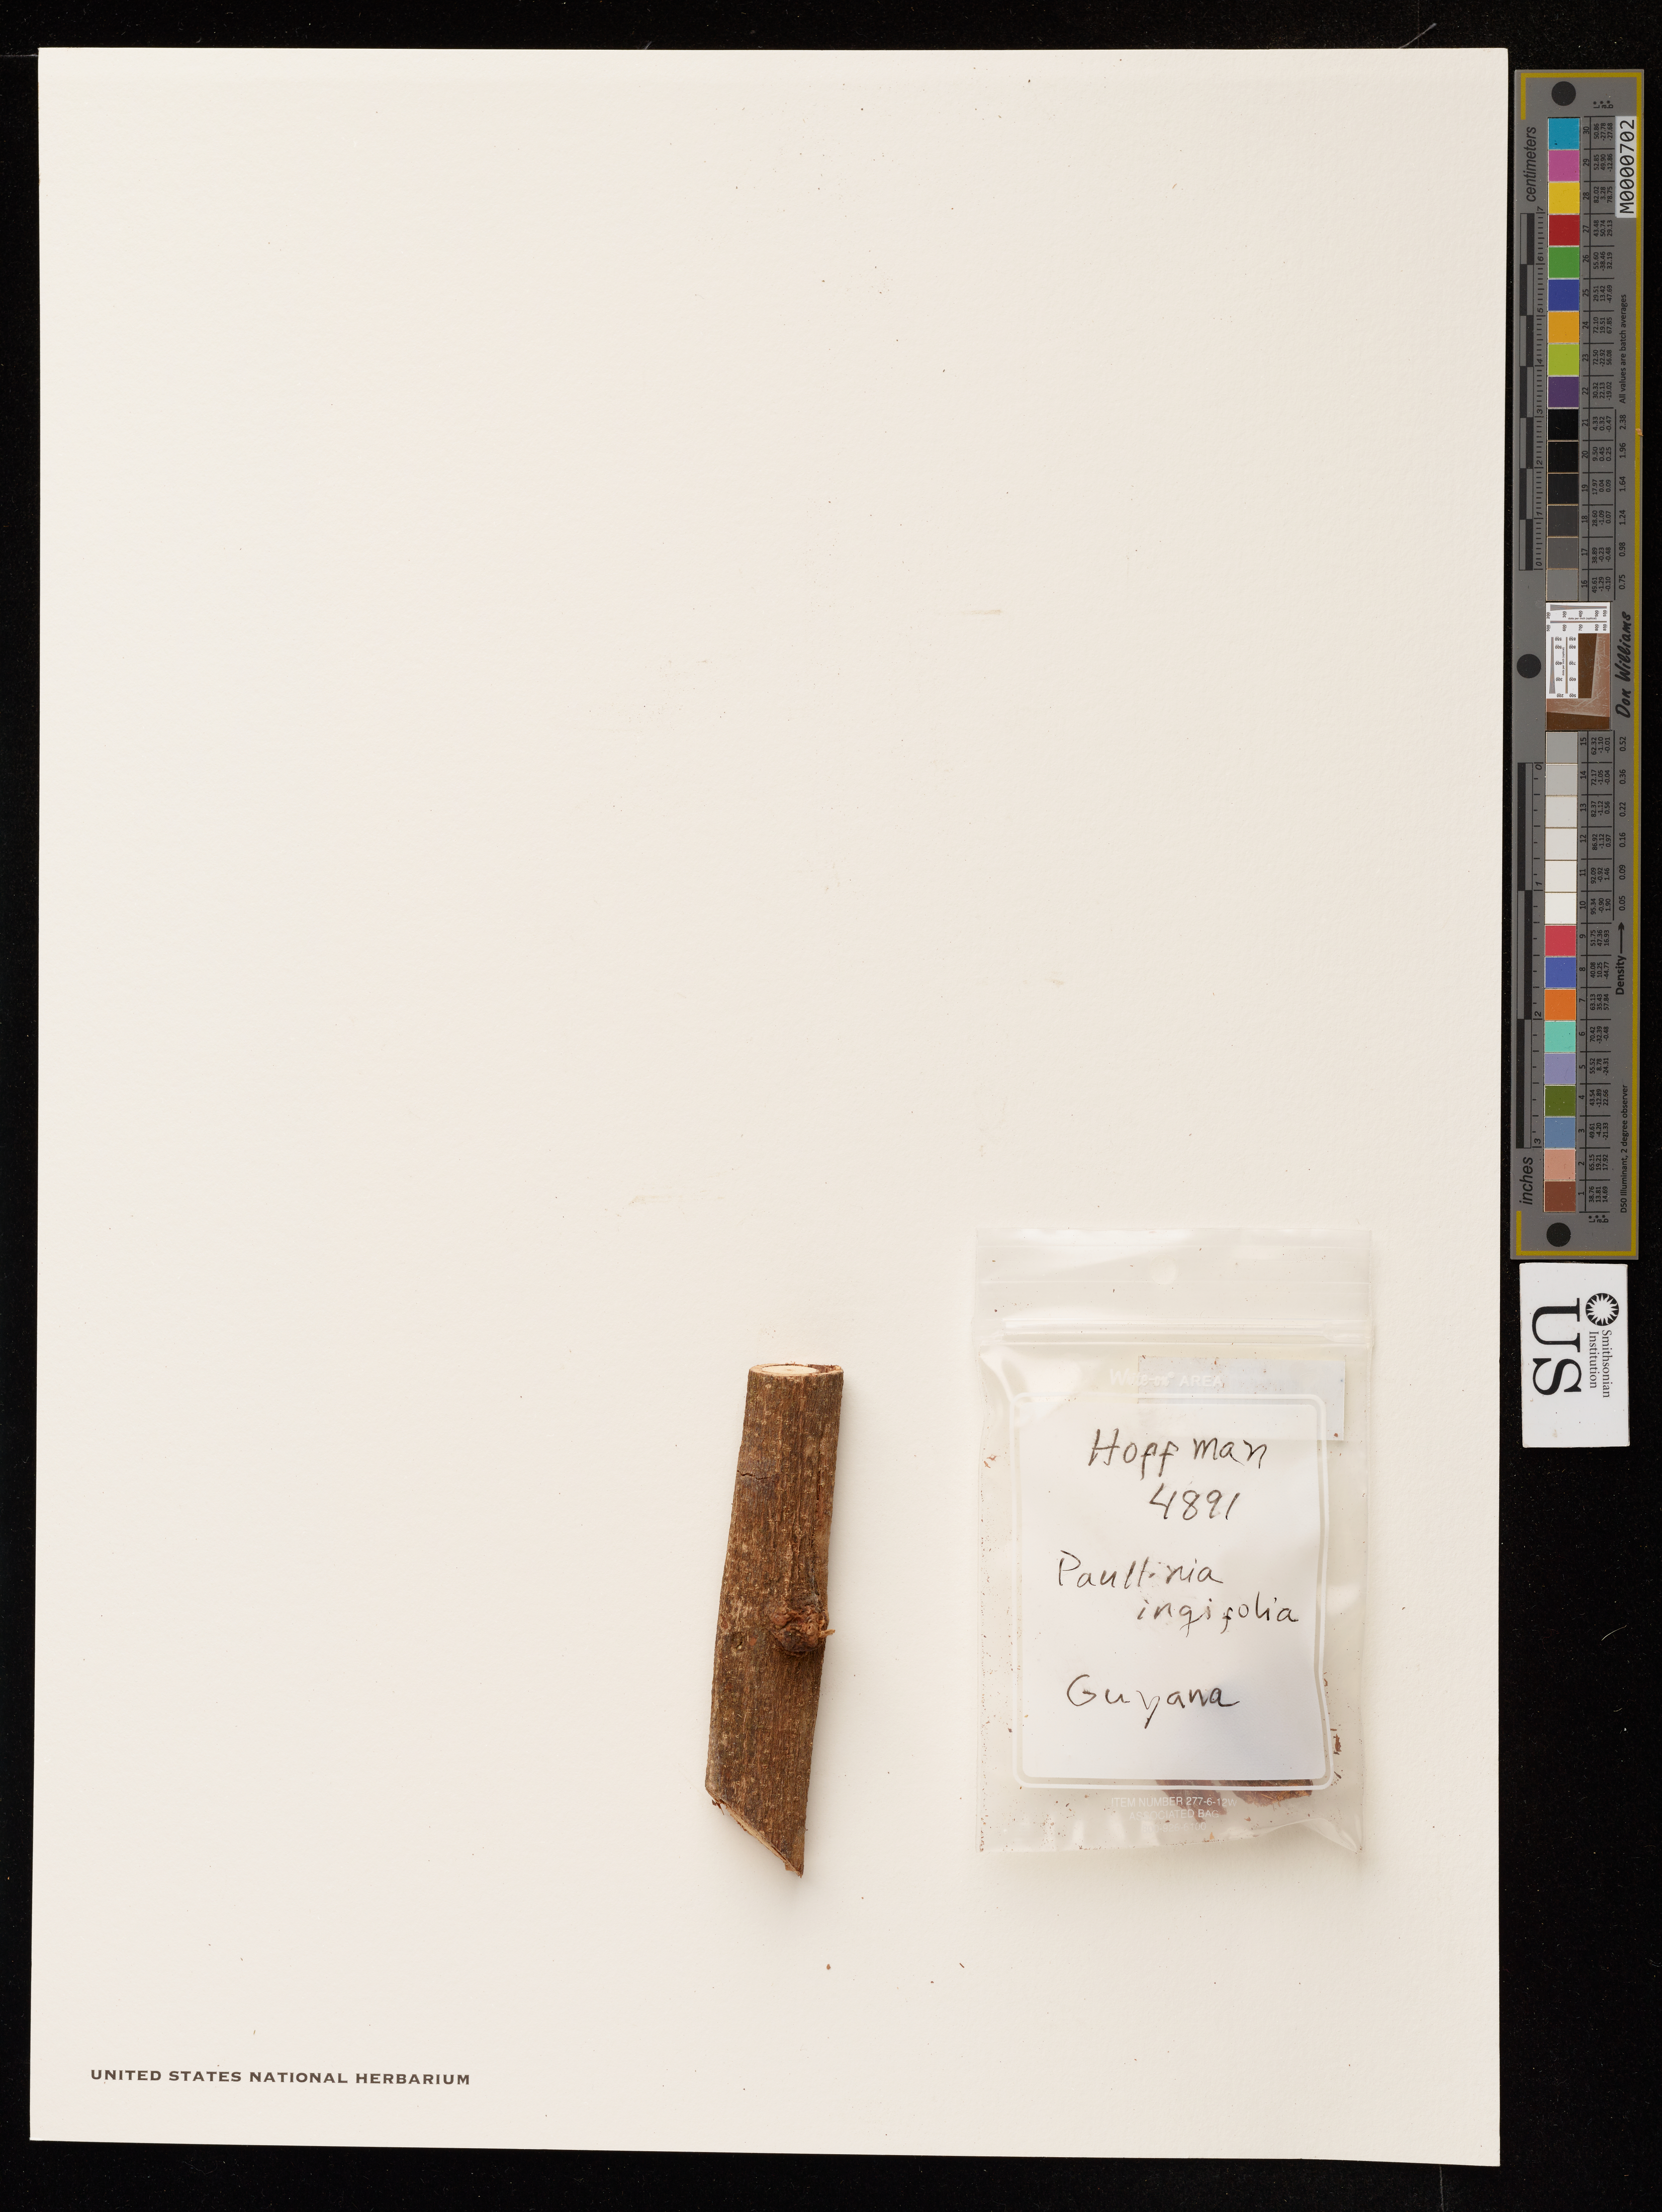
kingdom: Plantae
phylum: Tracheophyta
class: Magnoliopsida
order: Sapindales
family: Sapindaceae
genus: Paullinia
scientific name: Paullinia ingifolia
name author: Rich. ex Juss.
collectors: B. Hoffman, H. D. Clarke, M. Rodrigues & D. Allicock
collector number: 4891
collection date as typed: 22 November 1995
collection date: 1995-11-22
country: Guyana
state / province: Potaro-Siparuni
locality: Iwokrama Rainforest Reserve; Iwokrama Mts.; basecamp at end of 4.6 km cut line E of Georgetown-Lethem Road, Iwokrama Plot 1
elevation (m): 70